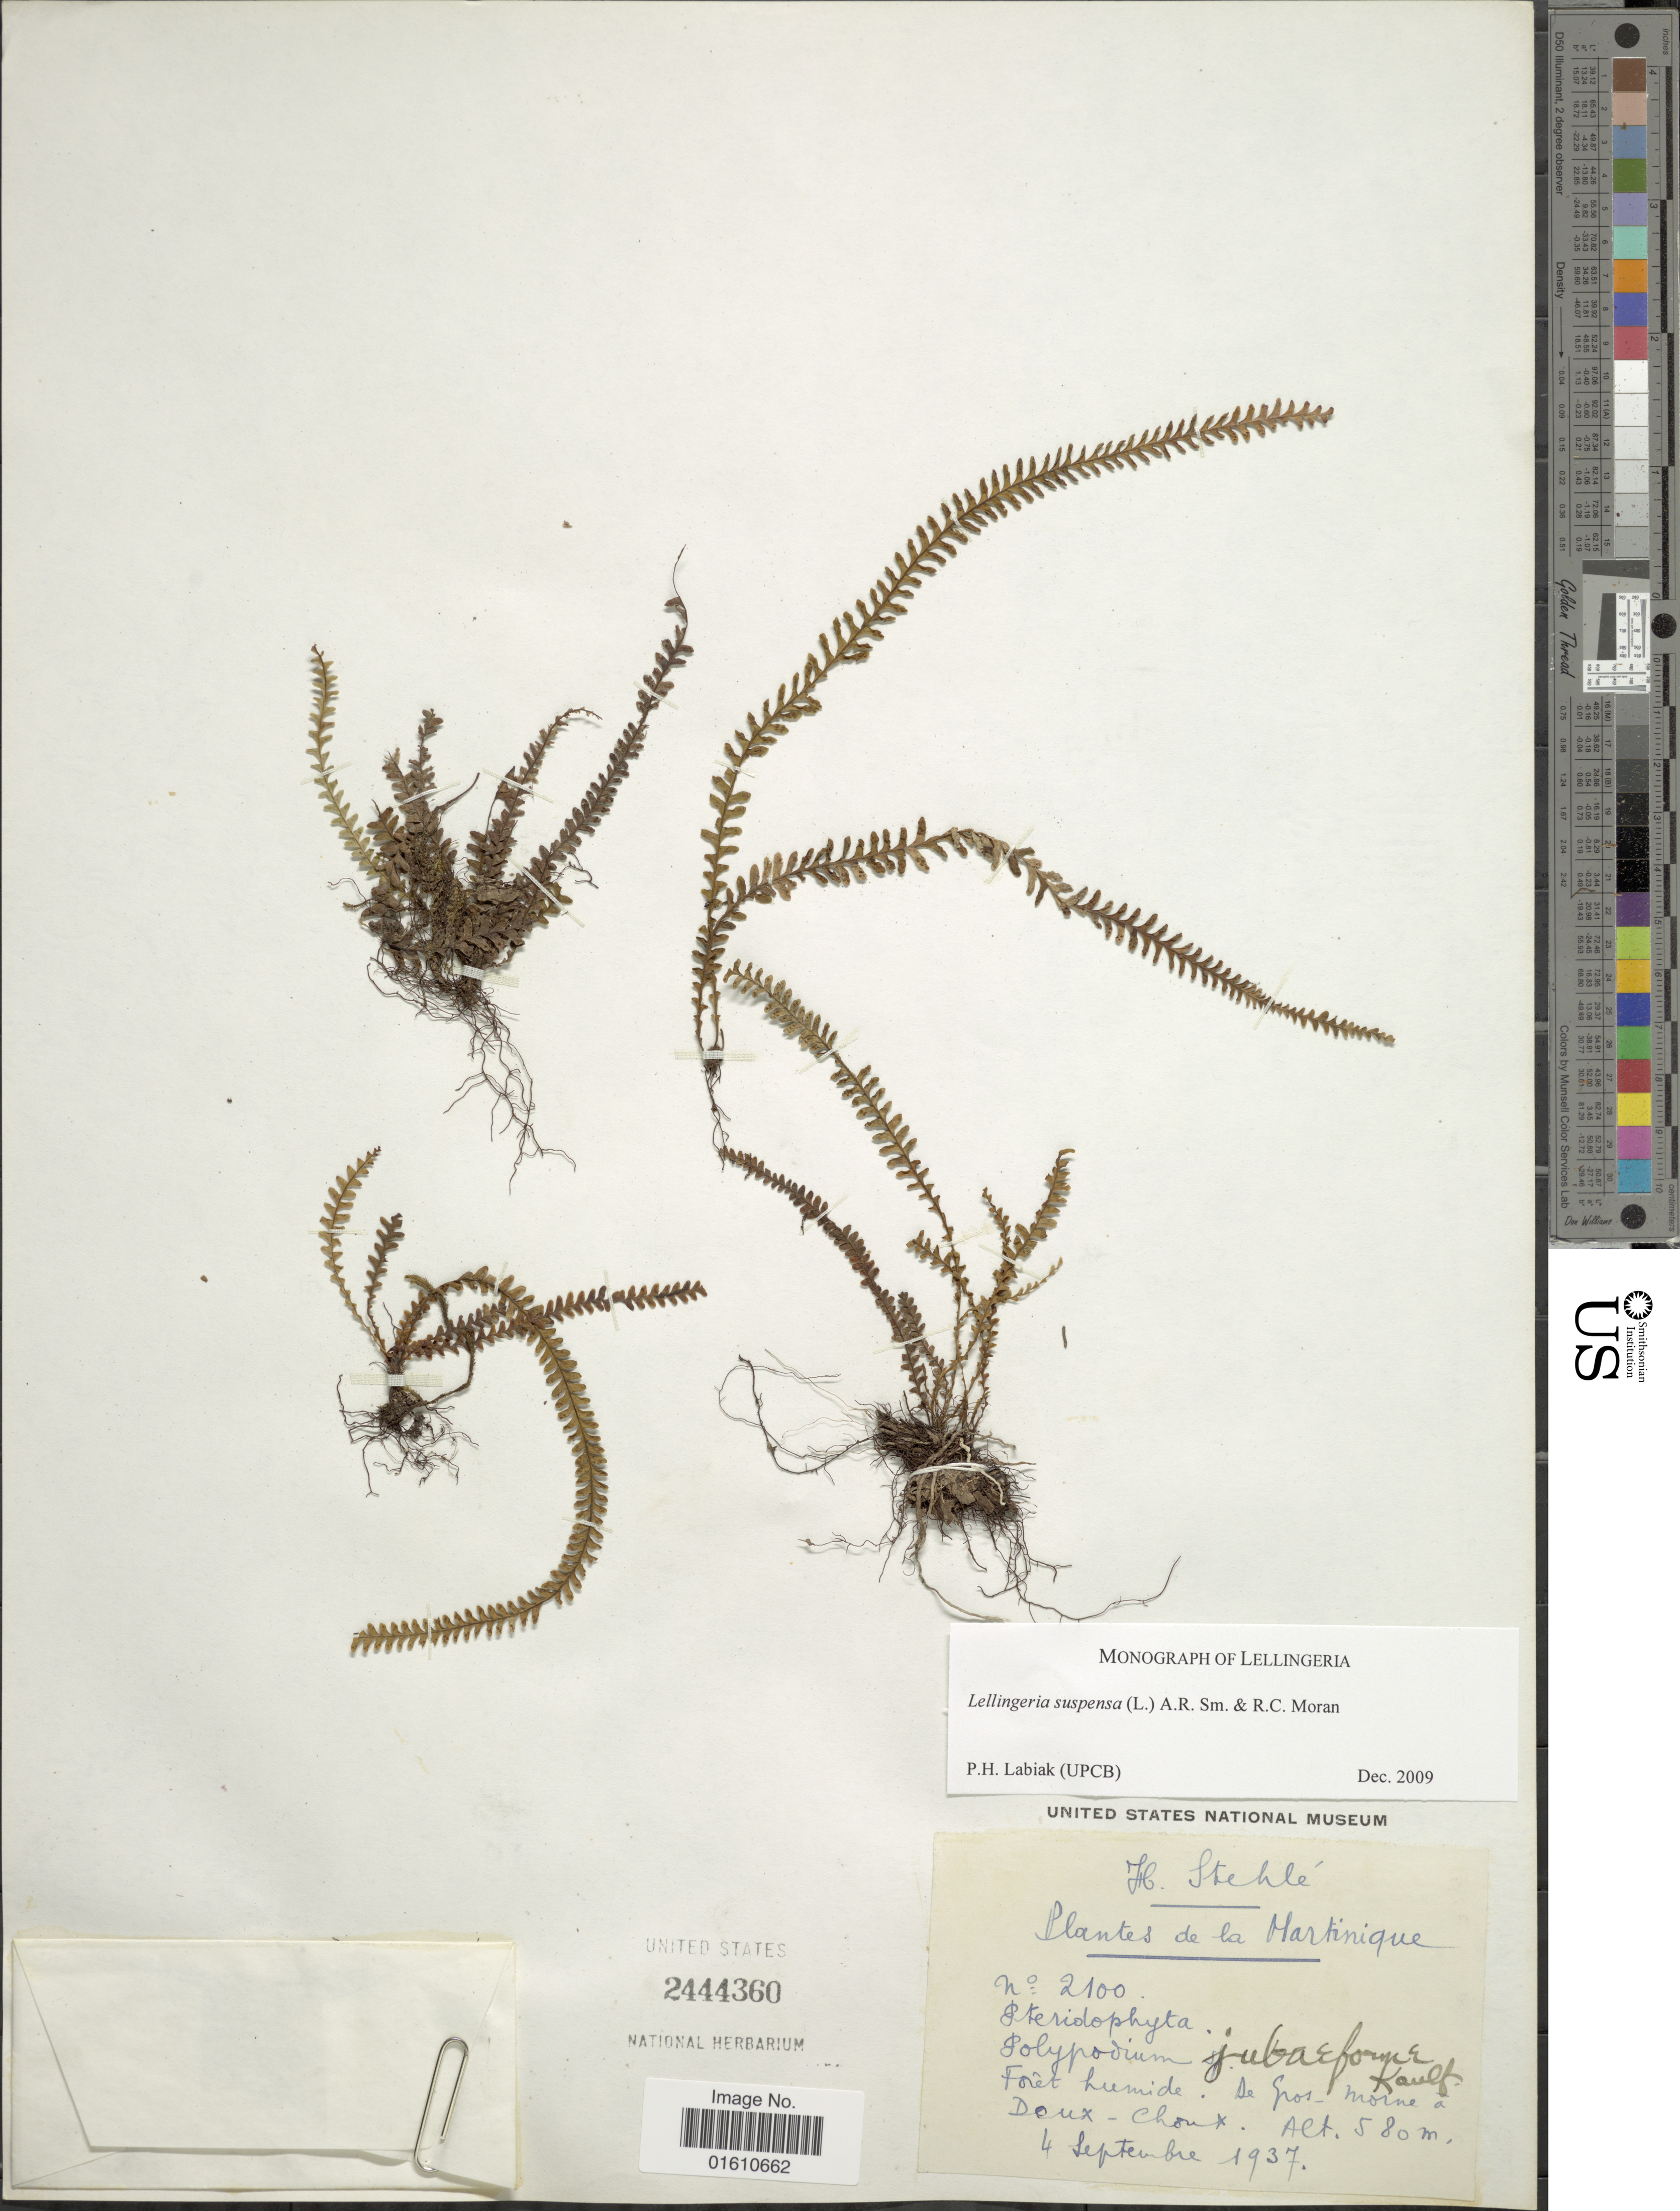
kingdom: Plantae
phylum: Tracheophyta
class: Polypodiopsida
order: Polypodiales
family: Polypodiaceae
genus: Lellingeria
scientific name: Lellingeria suspensa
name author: (L.) A.R. Sm. & R.C. Moran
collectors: H. Stehlé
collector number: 2100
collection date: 1937-09-04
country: Martinique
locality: De gros morne a Doux- Choux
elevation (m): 580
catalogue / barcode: US 2444360